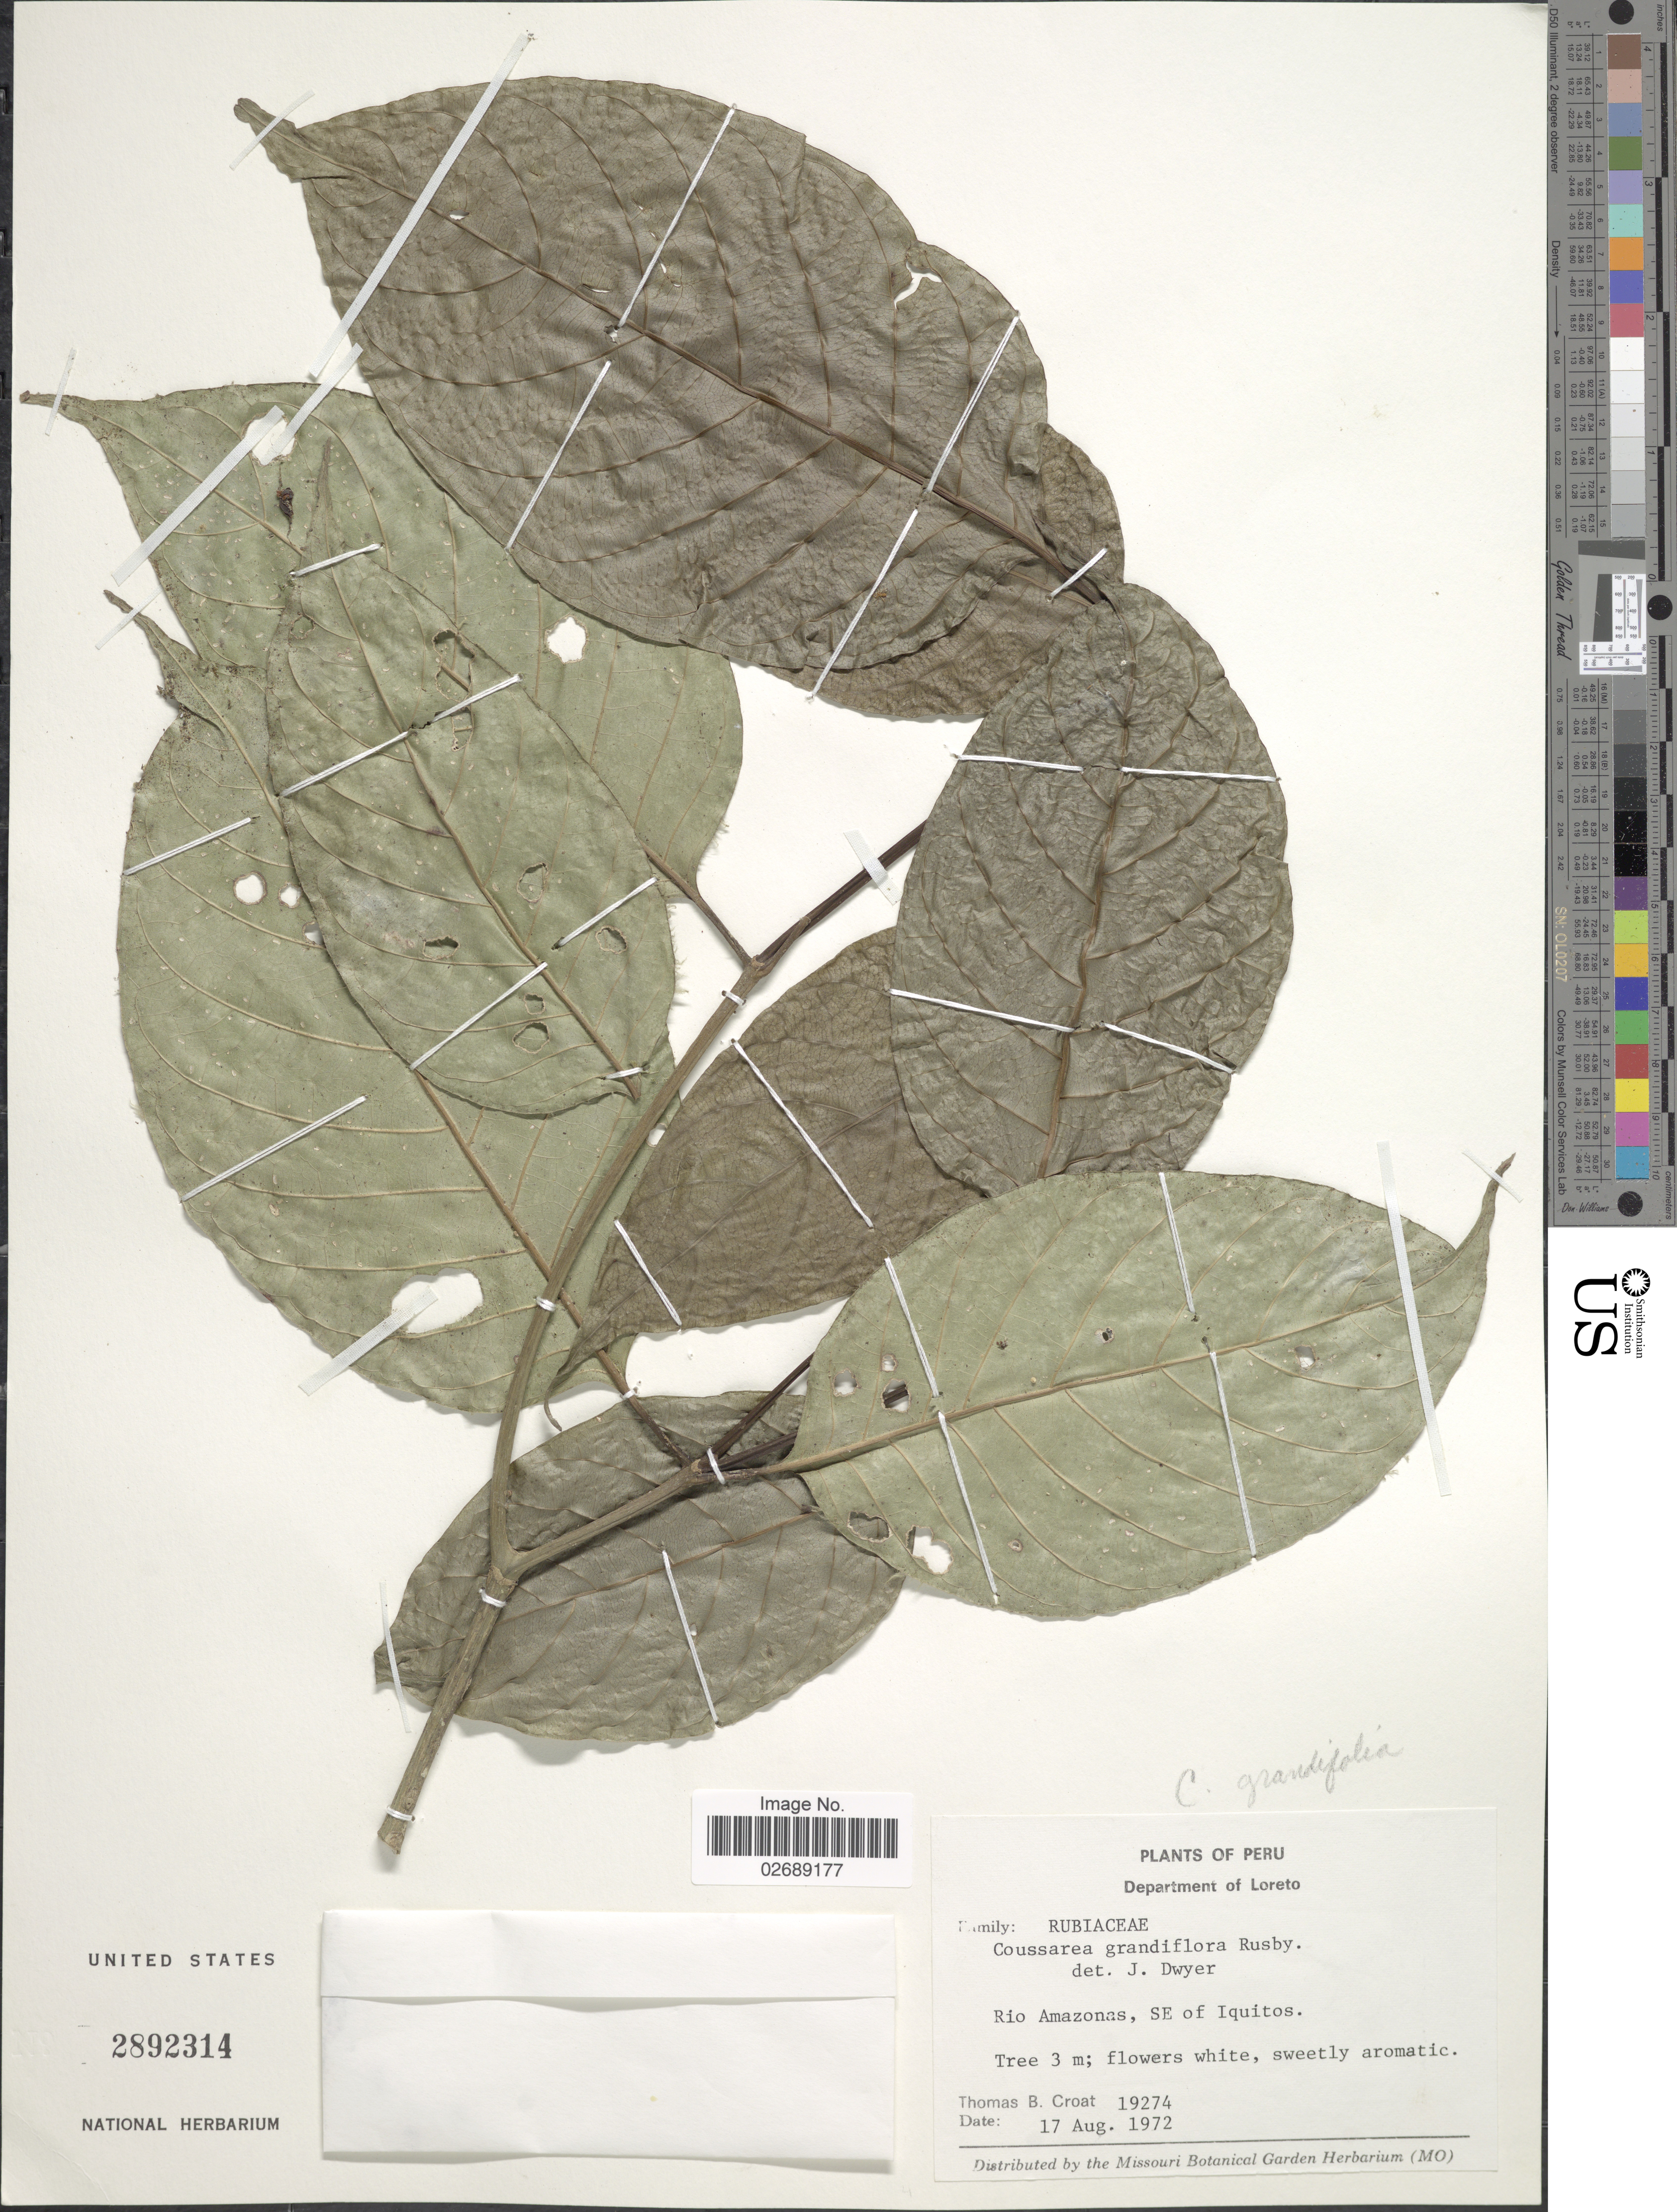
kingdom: Plantae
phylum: Tracheophyta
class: Magnoliopsida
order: Gentianales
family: Rubiaceae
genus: Coussarea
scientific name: Coussarea grandifolia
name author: Rusby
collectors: T. B. Croat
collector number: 19274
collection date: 1972-08-17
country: Peru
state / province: Loreto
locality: Rio Amazonas, SE of Iquitos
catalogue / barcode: US 2892314